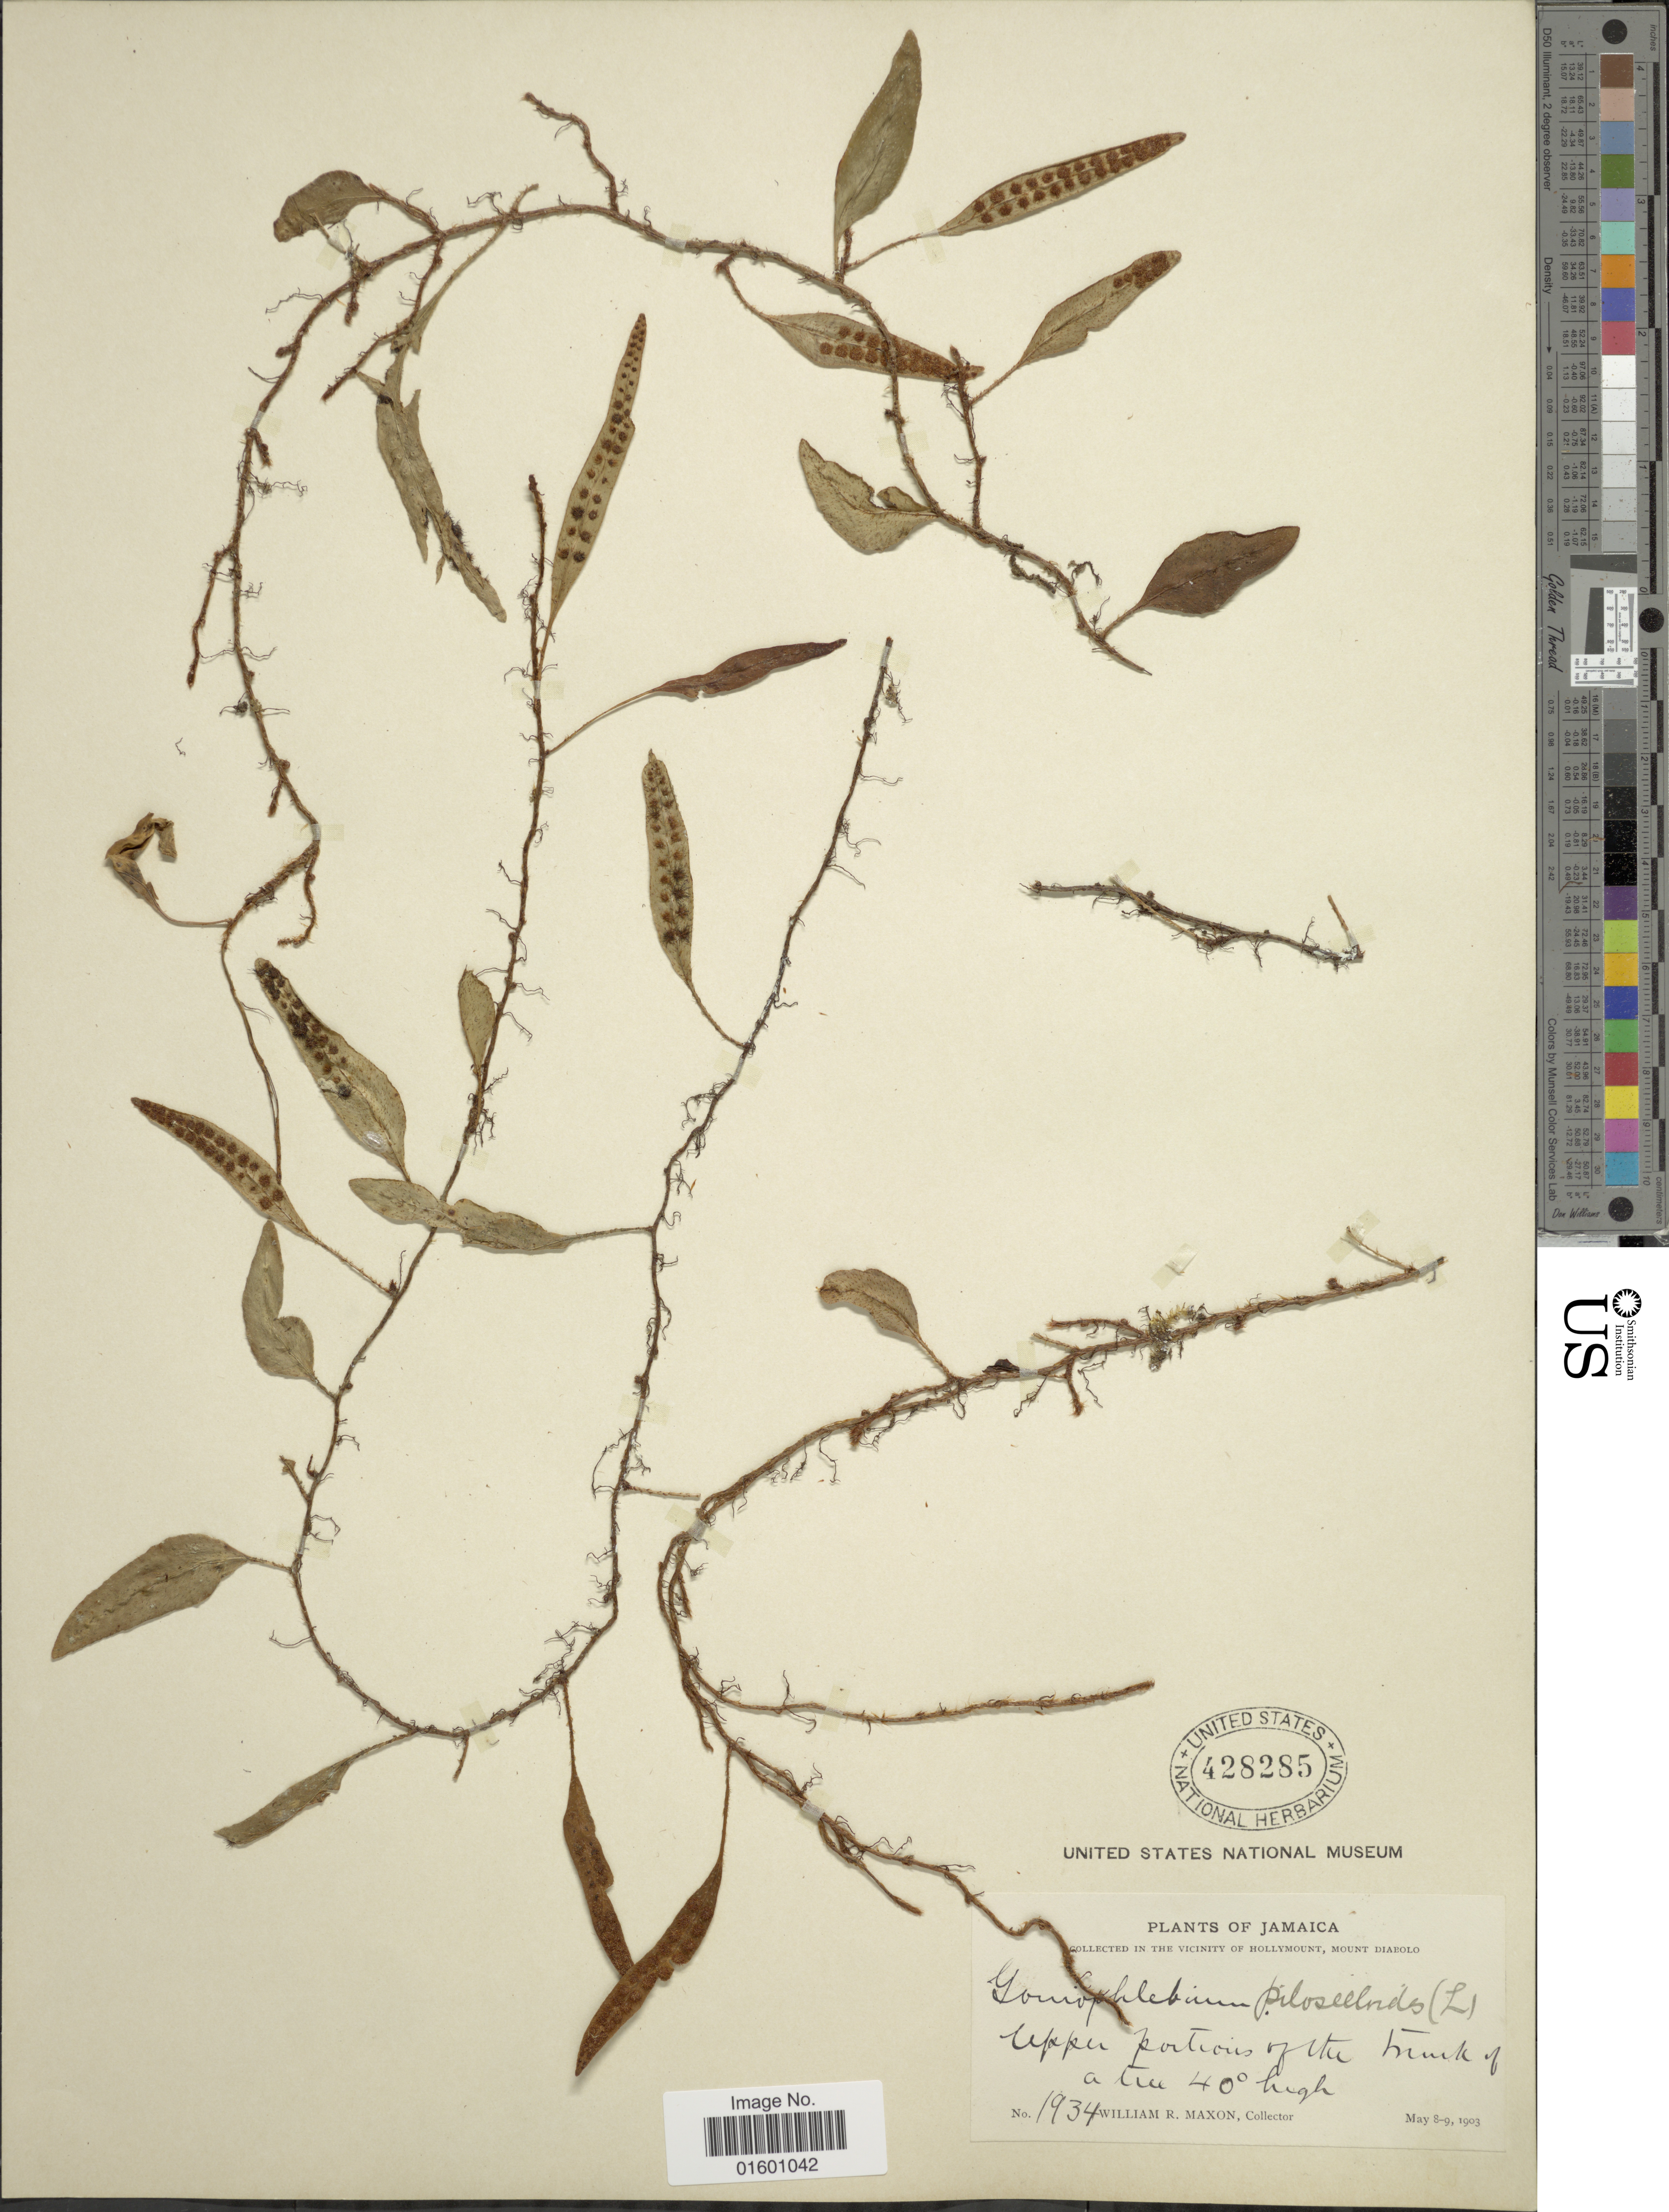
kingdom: Plantae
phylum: Tracheophyta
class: Polypodiopsida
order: Polypodiales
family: Polypodiaceae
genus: Microgramma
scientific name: Microgramma piloselloides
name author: (L.) Copel.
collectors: W. R. Maxon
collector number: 1934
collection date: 1903-05-08/1903-05-09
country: Jamaica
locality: Vicinity of Hollymount, Mount Diabolo. Upper portious of the trunk of a tree 40 ° high.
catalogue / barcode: US 428285